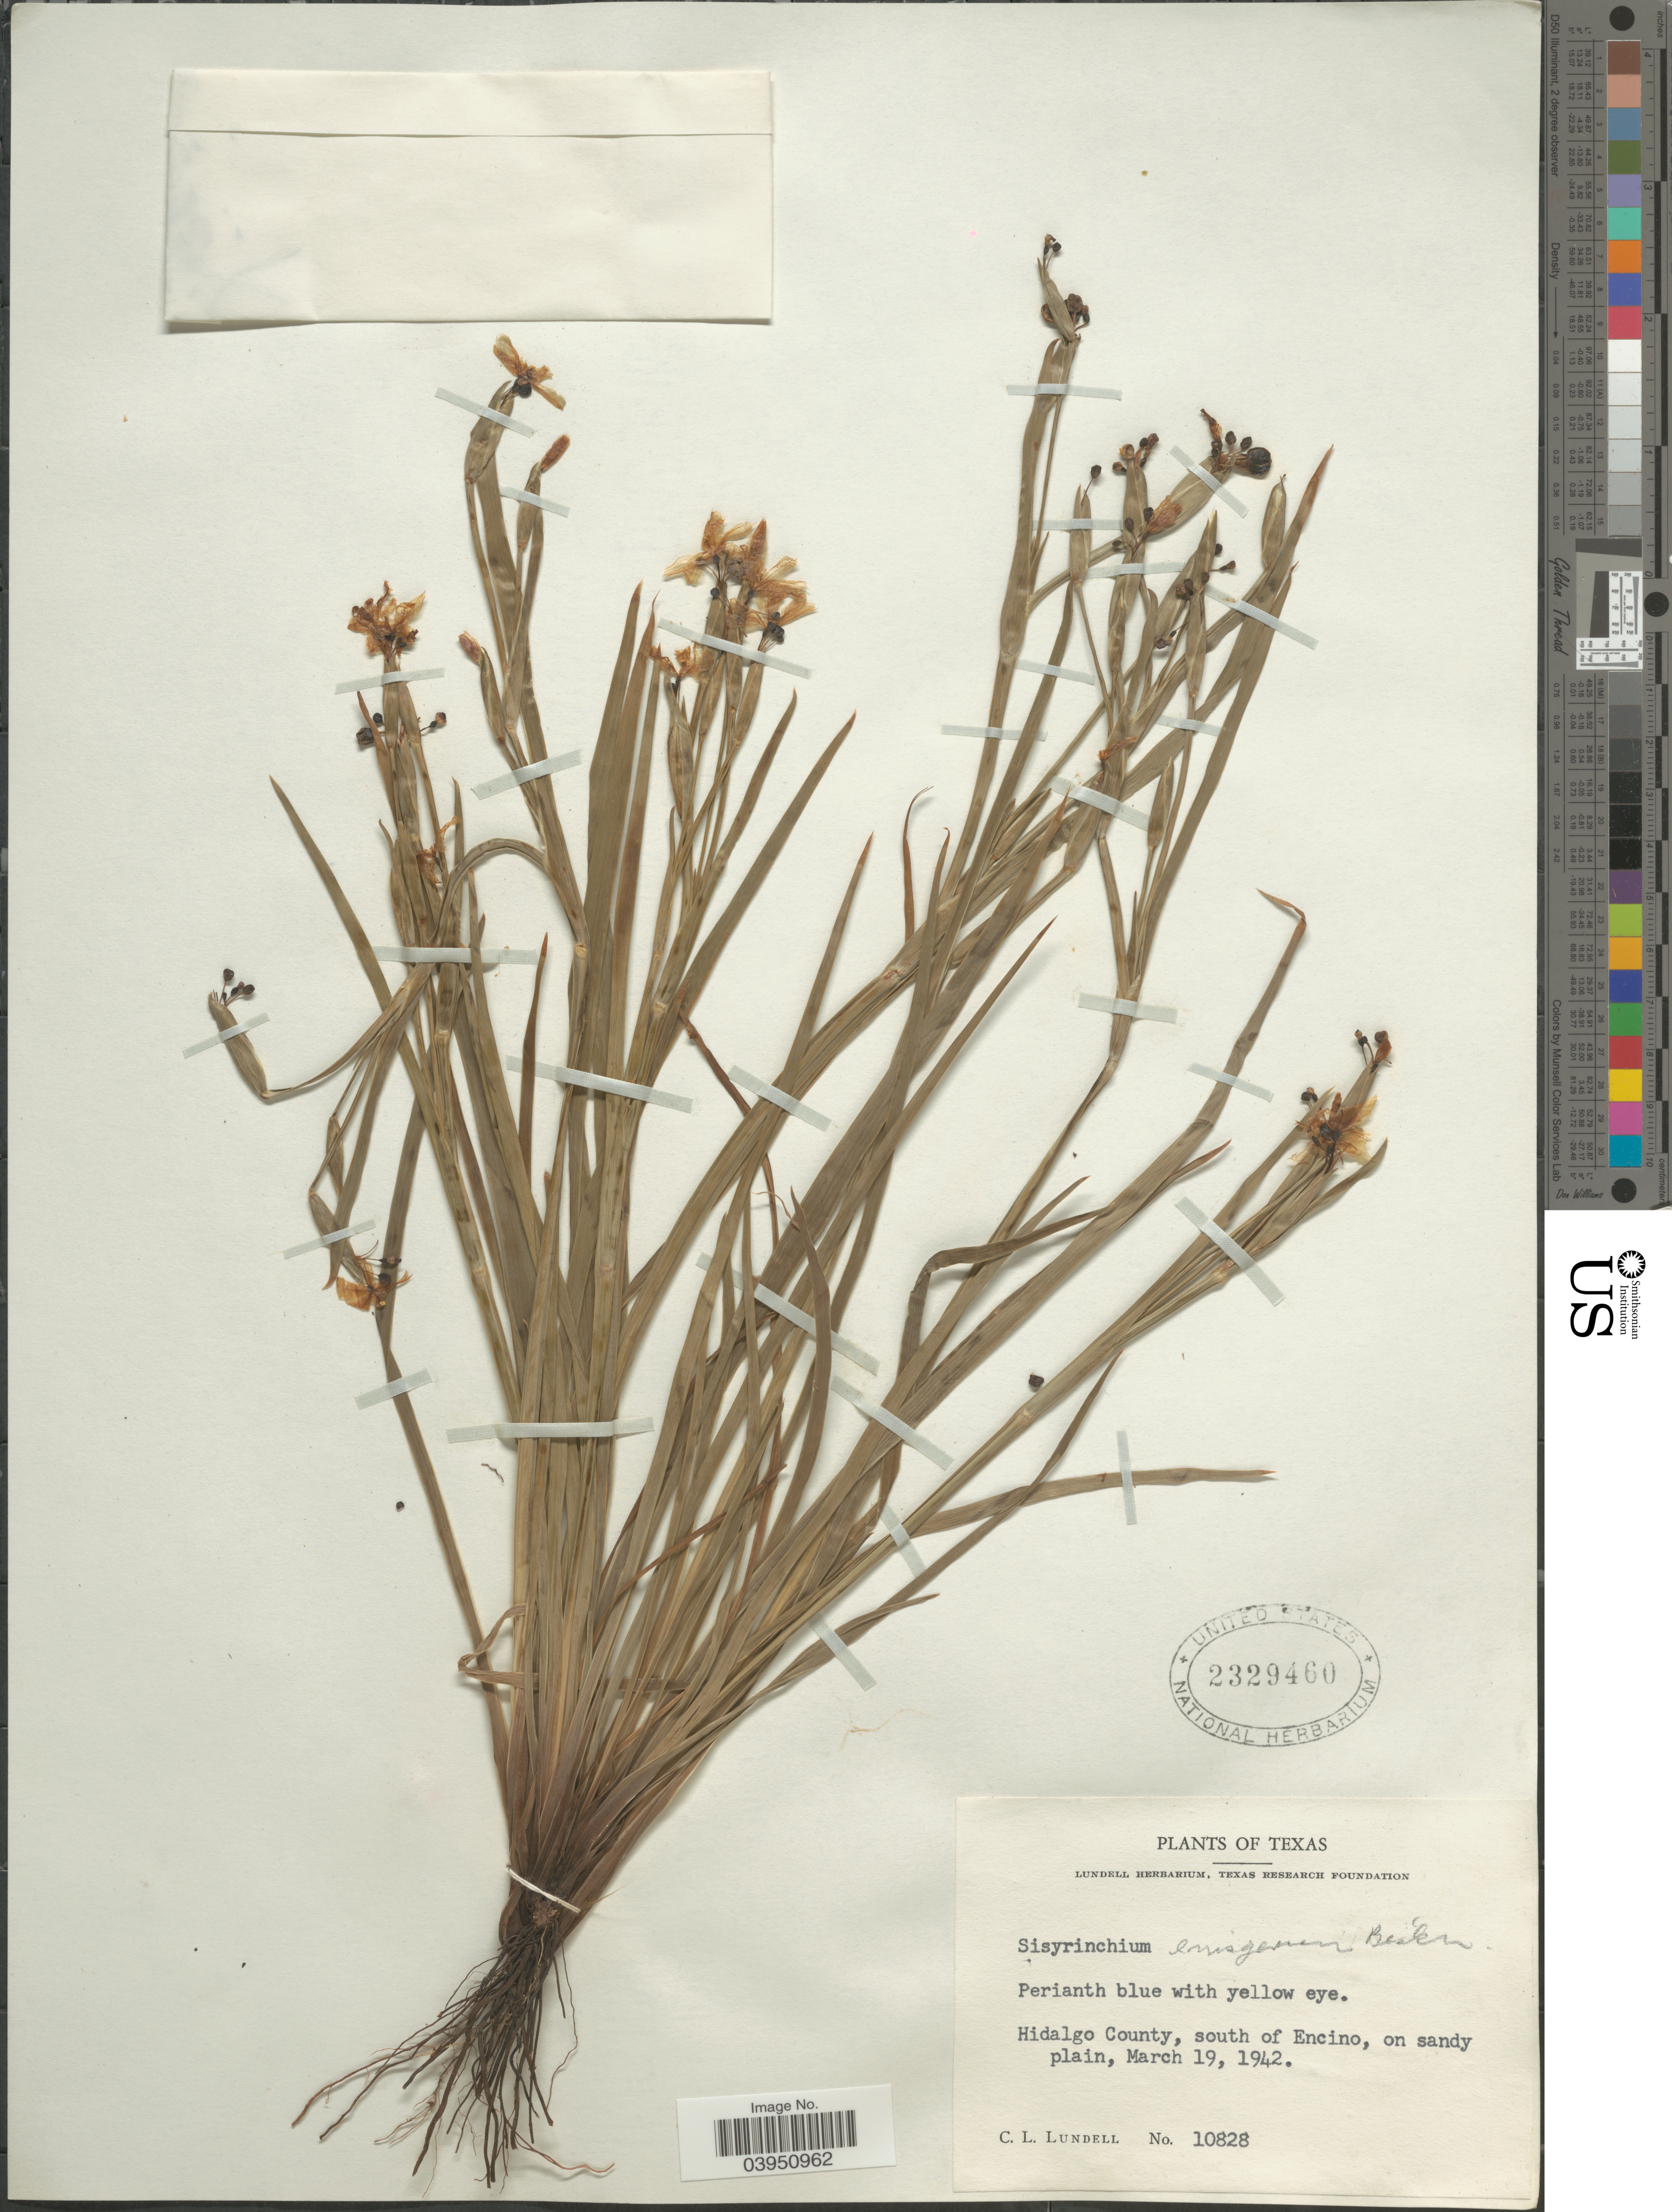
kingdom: Plantae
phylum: Tracheophyta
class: Liliopsida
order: Asparagales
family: Iridaceae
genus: Sisyrinchium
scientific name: Sisyrinchium ensigerum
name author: E.P. Bicknell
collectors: C. L. Lundell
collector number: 10828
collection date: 1942-03-19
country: United States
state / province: Texas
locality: Hidalgo County, south of Encino.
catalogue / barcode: US 2329460